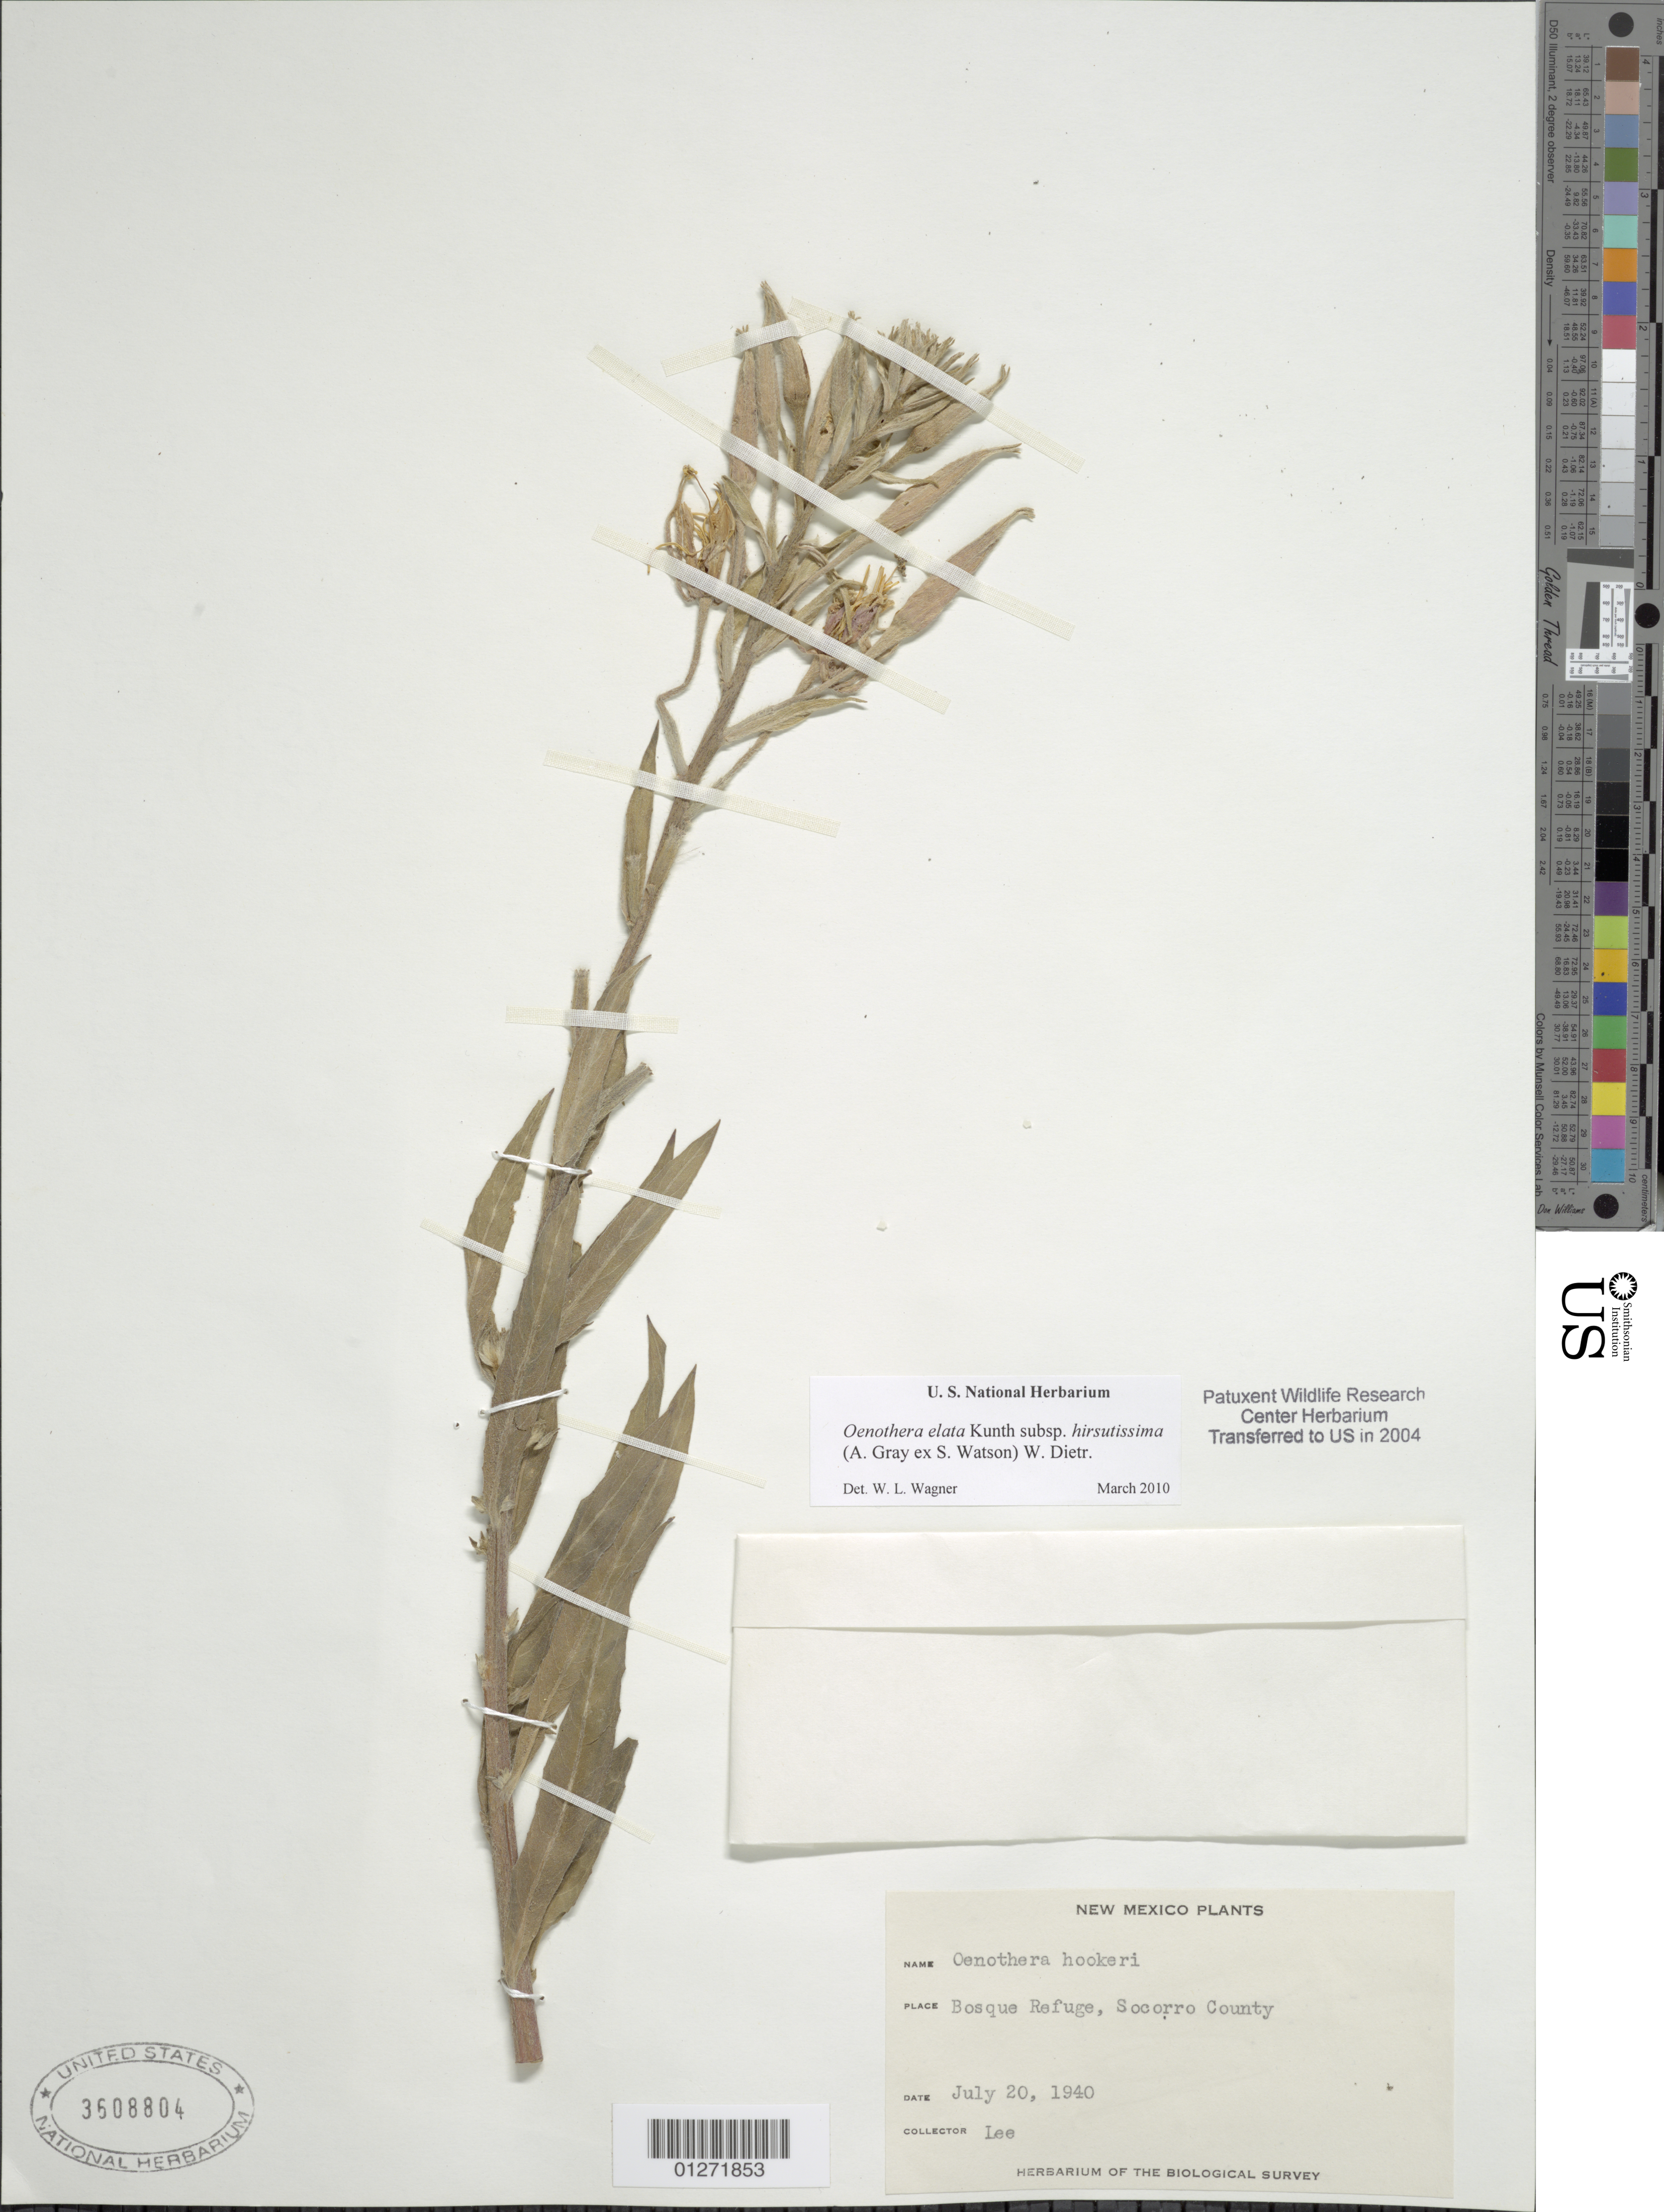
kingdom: Plantae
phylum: Tracheophyta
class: Magnoliopsida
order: Myrtales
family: Onagraceae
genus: Oenothera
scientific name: Oenothera elata subsp. hirsutissima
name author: (A. Gray ex S. Watson) W. Dietr.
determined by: Dietrich, W.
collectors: -. Lee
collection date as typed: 20 Jul 1940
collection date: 1940-07-20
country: United States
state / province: New Mexico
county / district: Socorro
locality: Bosque Refuge.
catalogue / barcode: US 3608804